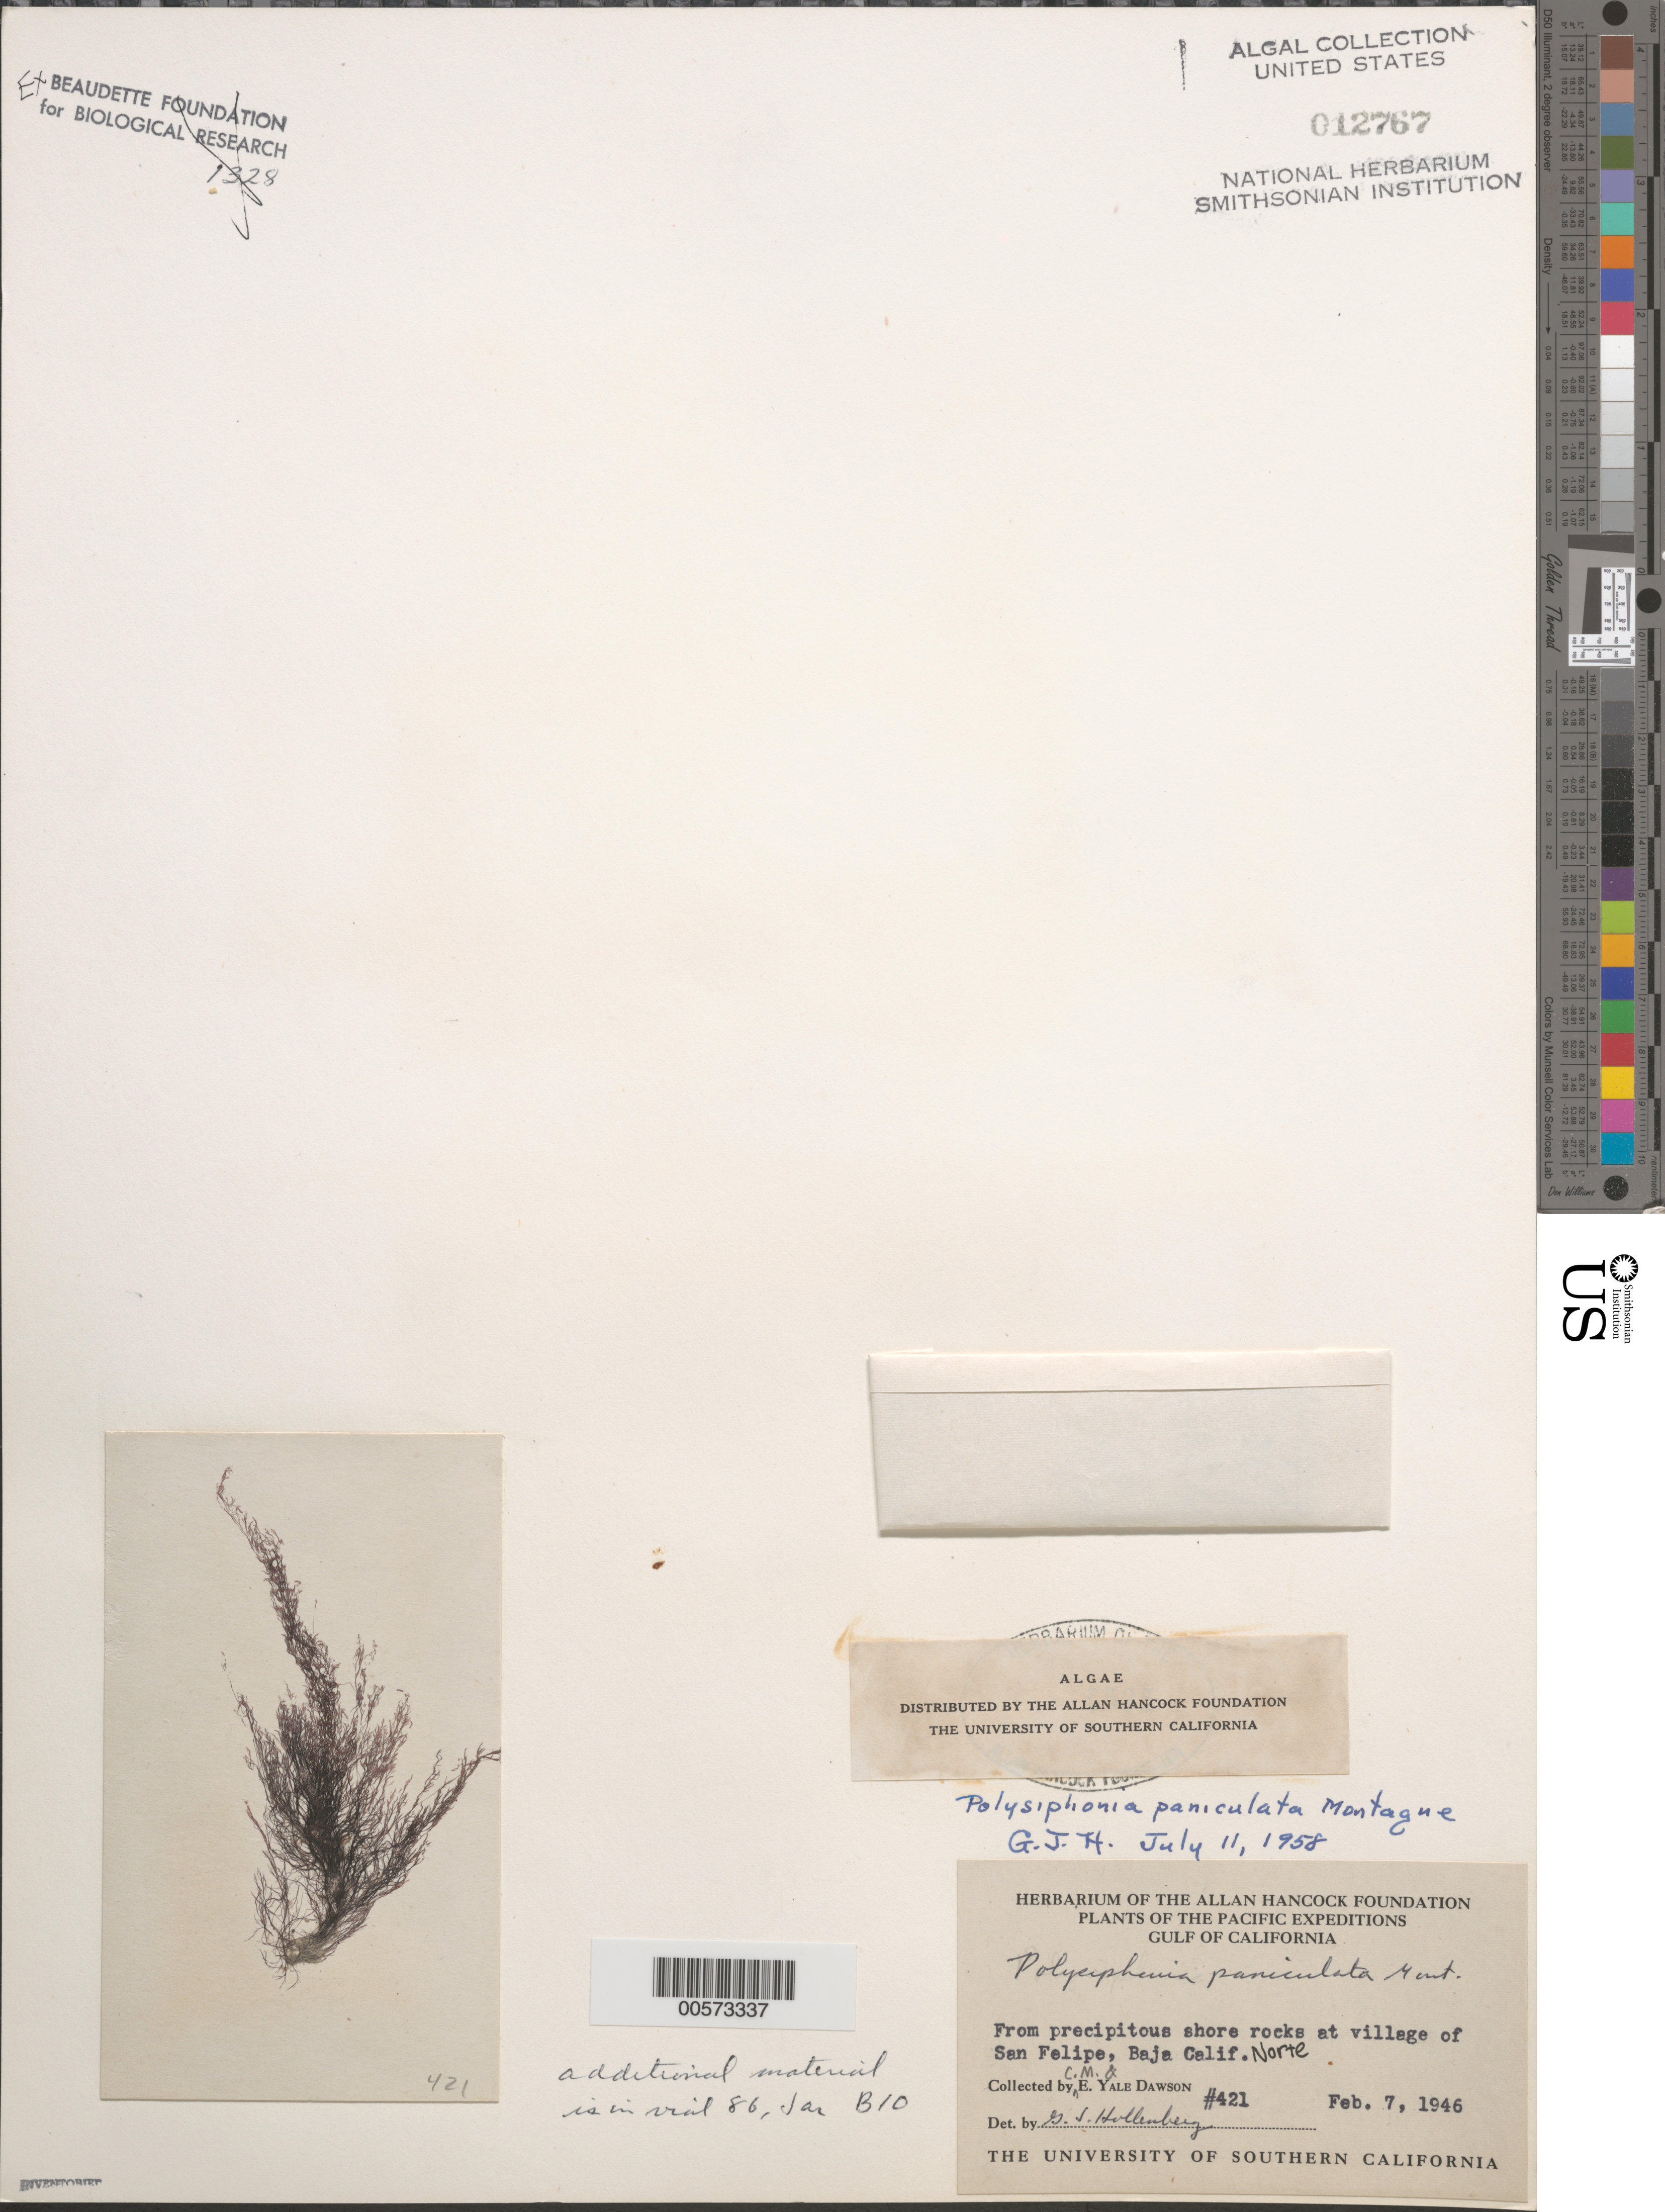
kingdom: Plantae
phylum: Rhodophyta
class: Florideophyceae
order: Ceramiales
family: Rhodomelaceae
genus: Eutrichosiphonia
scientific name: Eutrichosiphonia paniculata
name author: (Mont.) D.E.Bustamante & T.O. Cho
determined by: Algae name updating Project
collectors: C. M. Dawson & E. Y. Dawson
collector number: EYD 421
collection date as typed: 07 Feb 1946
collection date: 1946-02-07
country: Mexico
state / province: Baja California Norte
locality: San Felipe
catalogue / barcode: US 12767